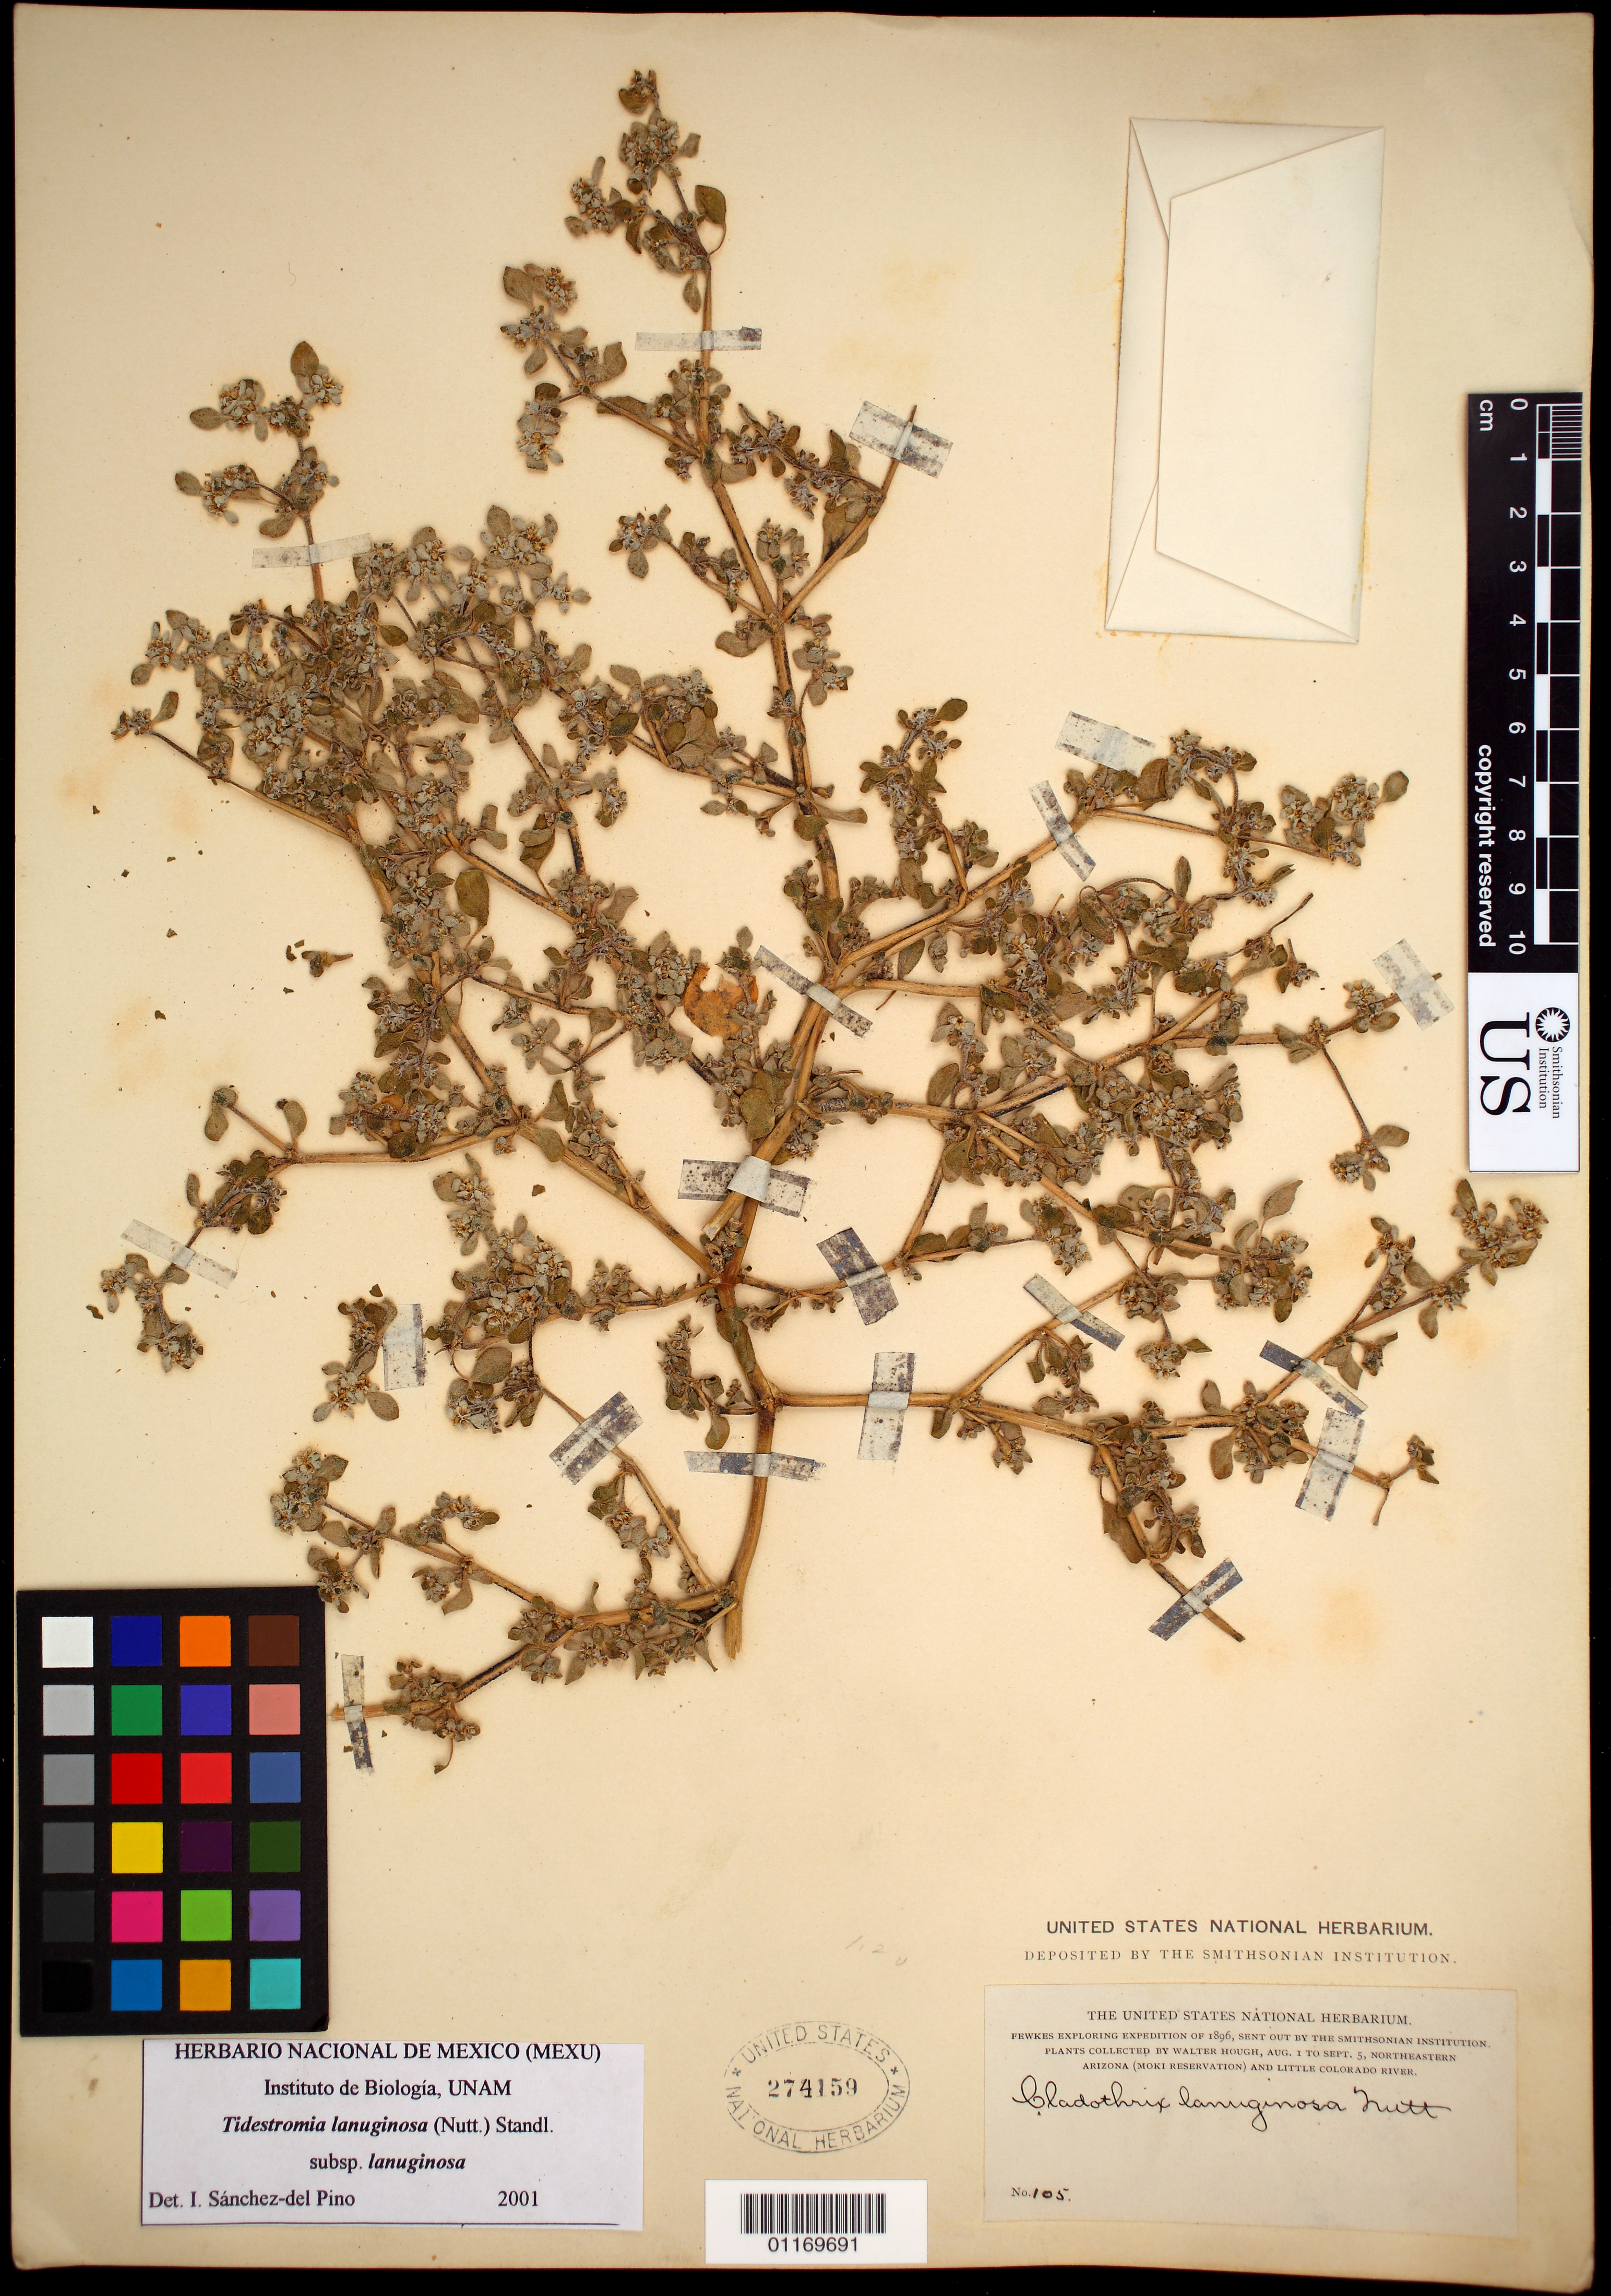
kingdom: Plantae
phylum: Tracheophyta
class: Magnoliopsida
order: Caryophyllales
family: Amaranthaceae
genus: Tidestromia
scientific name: Tidestromia lanuginosa subsp. lanuginosa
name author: (Nutt.) Standl.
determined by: Sánchez-del Pino, I.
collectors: W. Hough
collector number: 105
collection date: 1896-08-01/1896-09-05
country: United States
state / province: Arizona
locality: Northeastern Arizona (Moki Reservation) and Little Colorado River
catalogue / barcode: US 274159